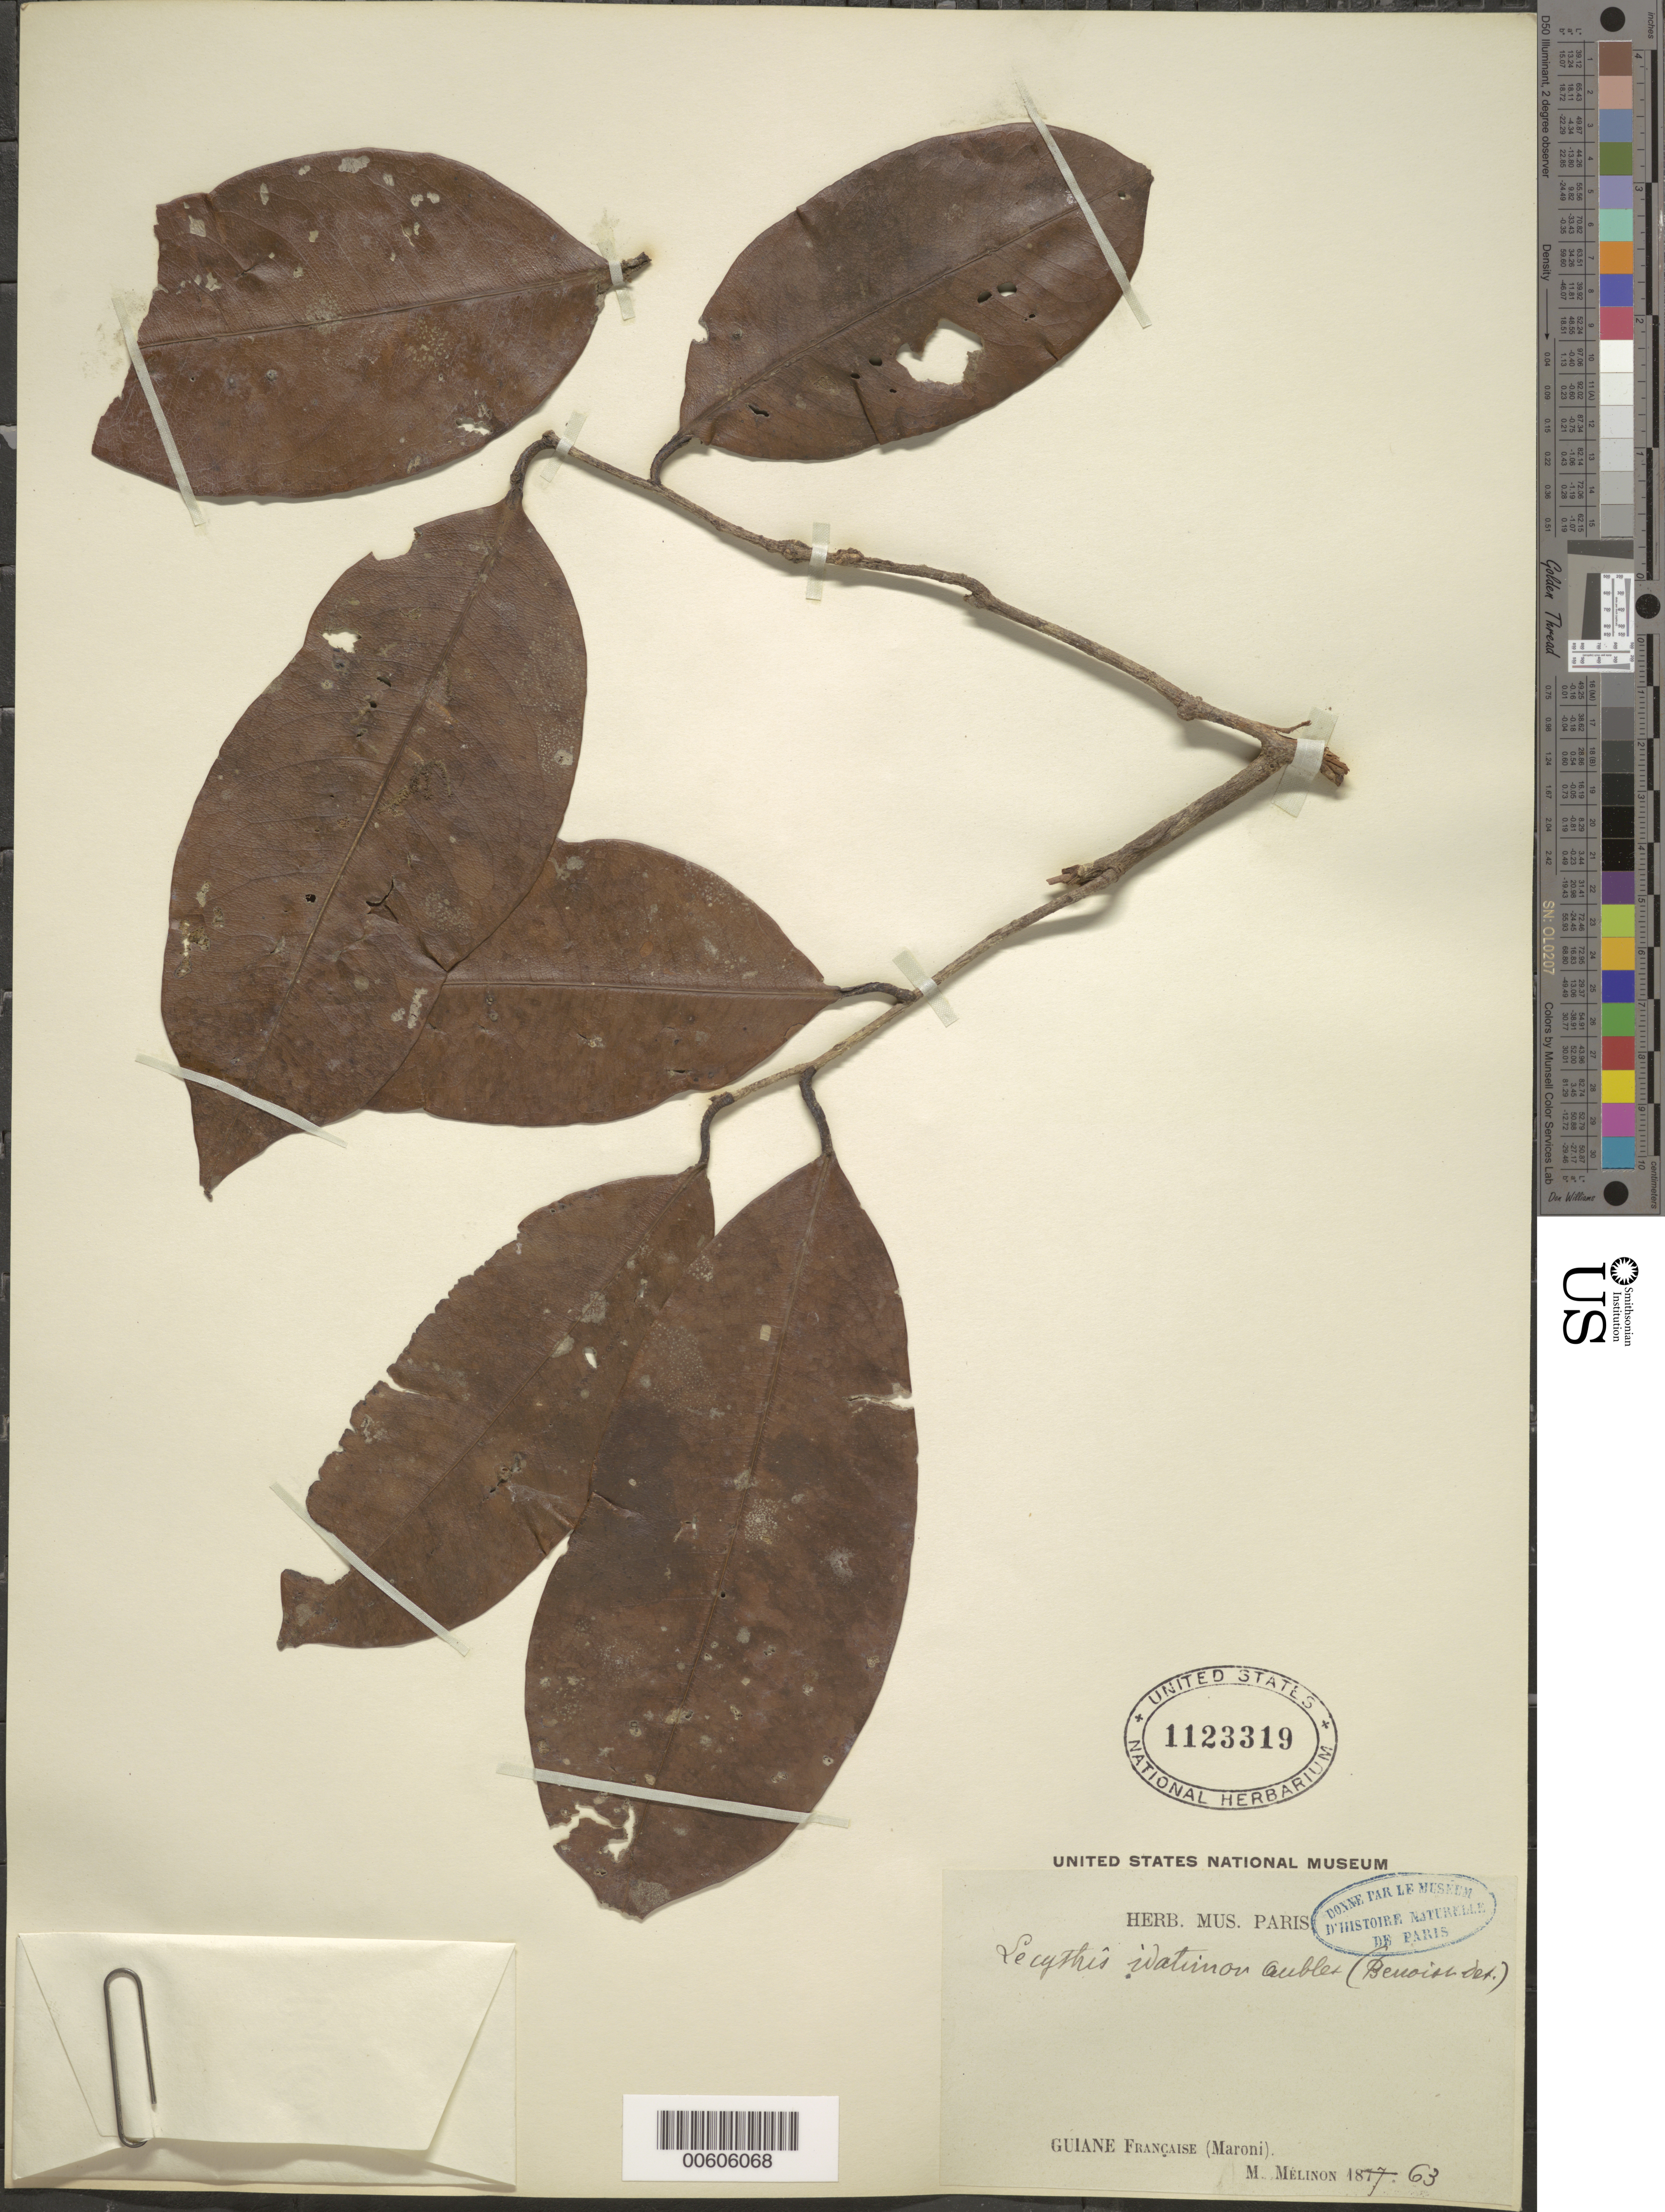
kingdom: Plantae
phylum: Tracheophyta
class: Magnoliopsida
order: Ericales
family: Lecythidaceae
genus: Lecythis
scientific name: Lecythis idatimon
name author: Aubl.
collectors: E. Mélinon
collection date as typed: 1863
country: French Guiana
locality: Maroni R.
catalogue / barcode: US 1123319